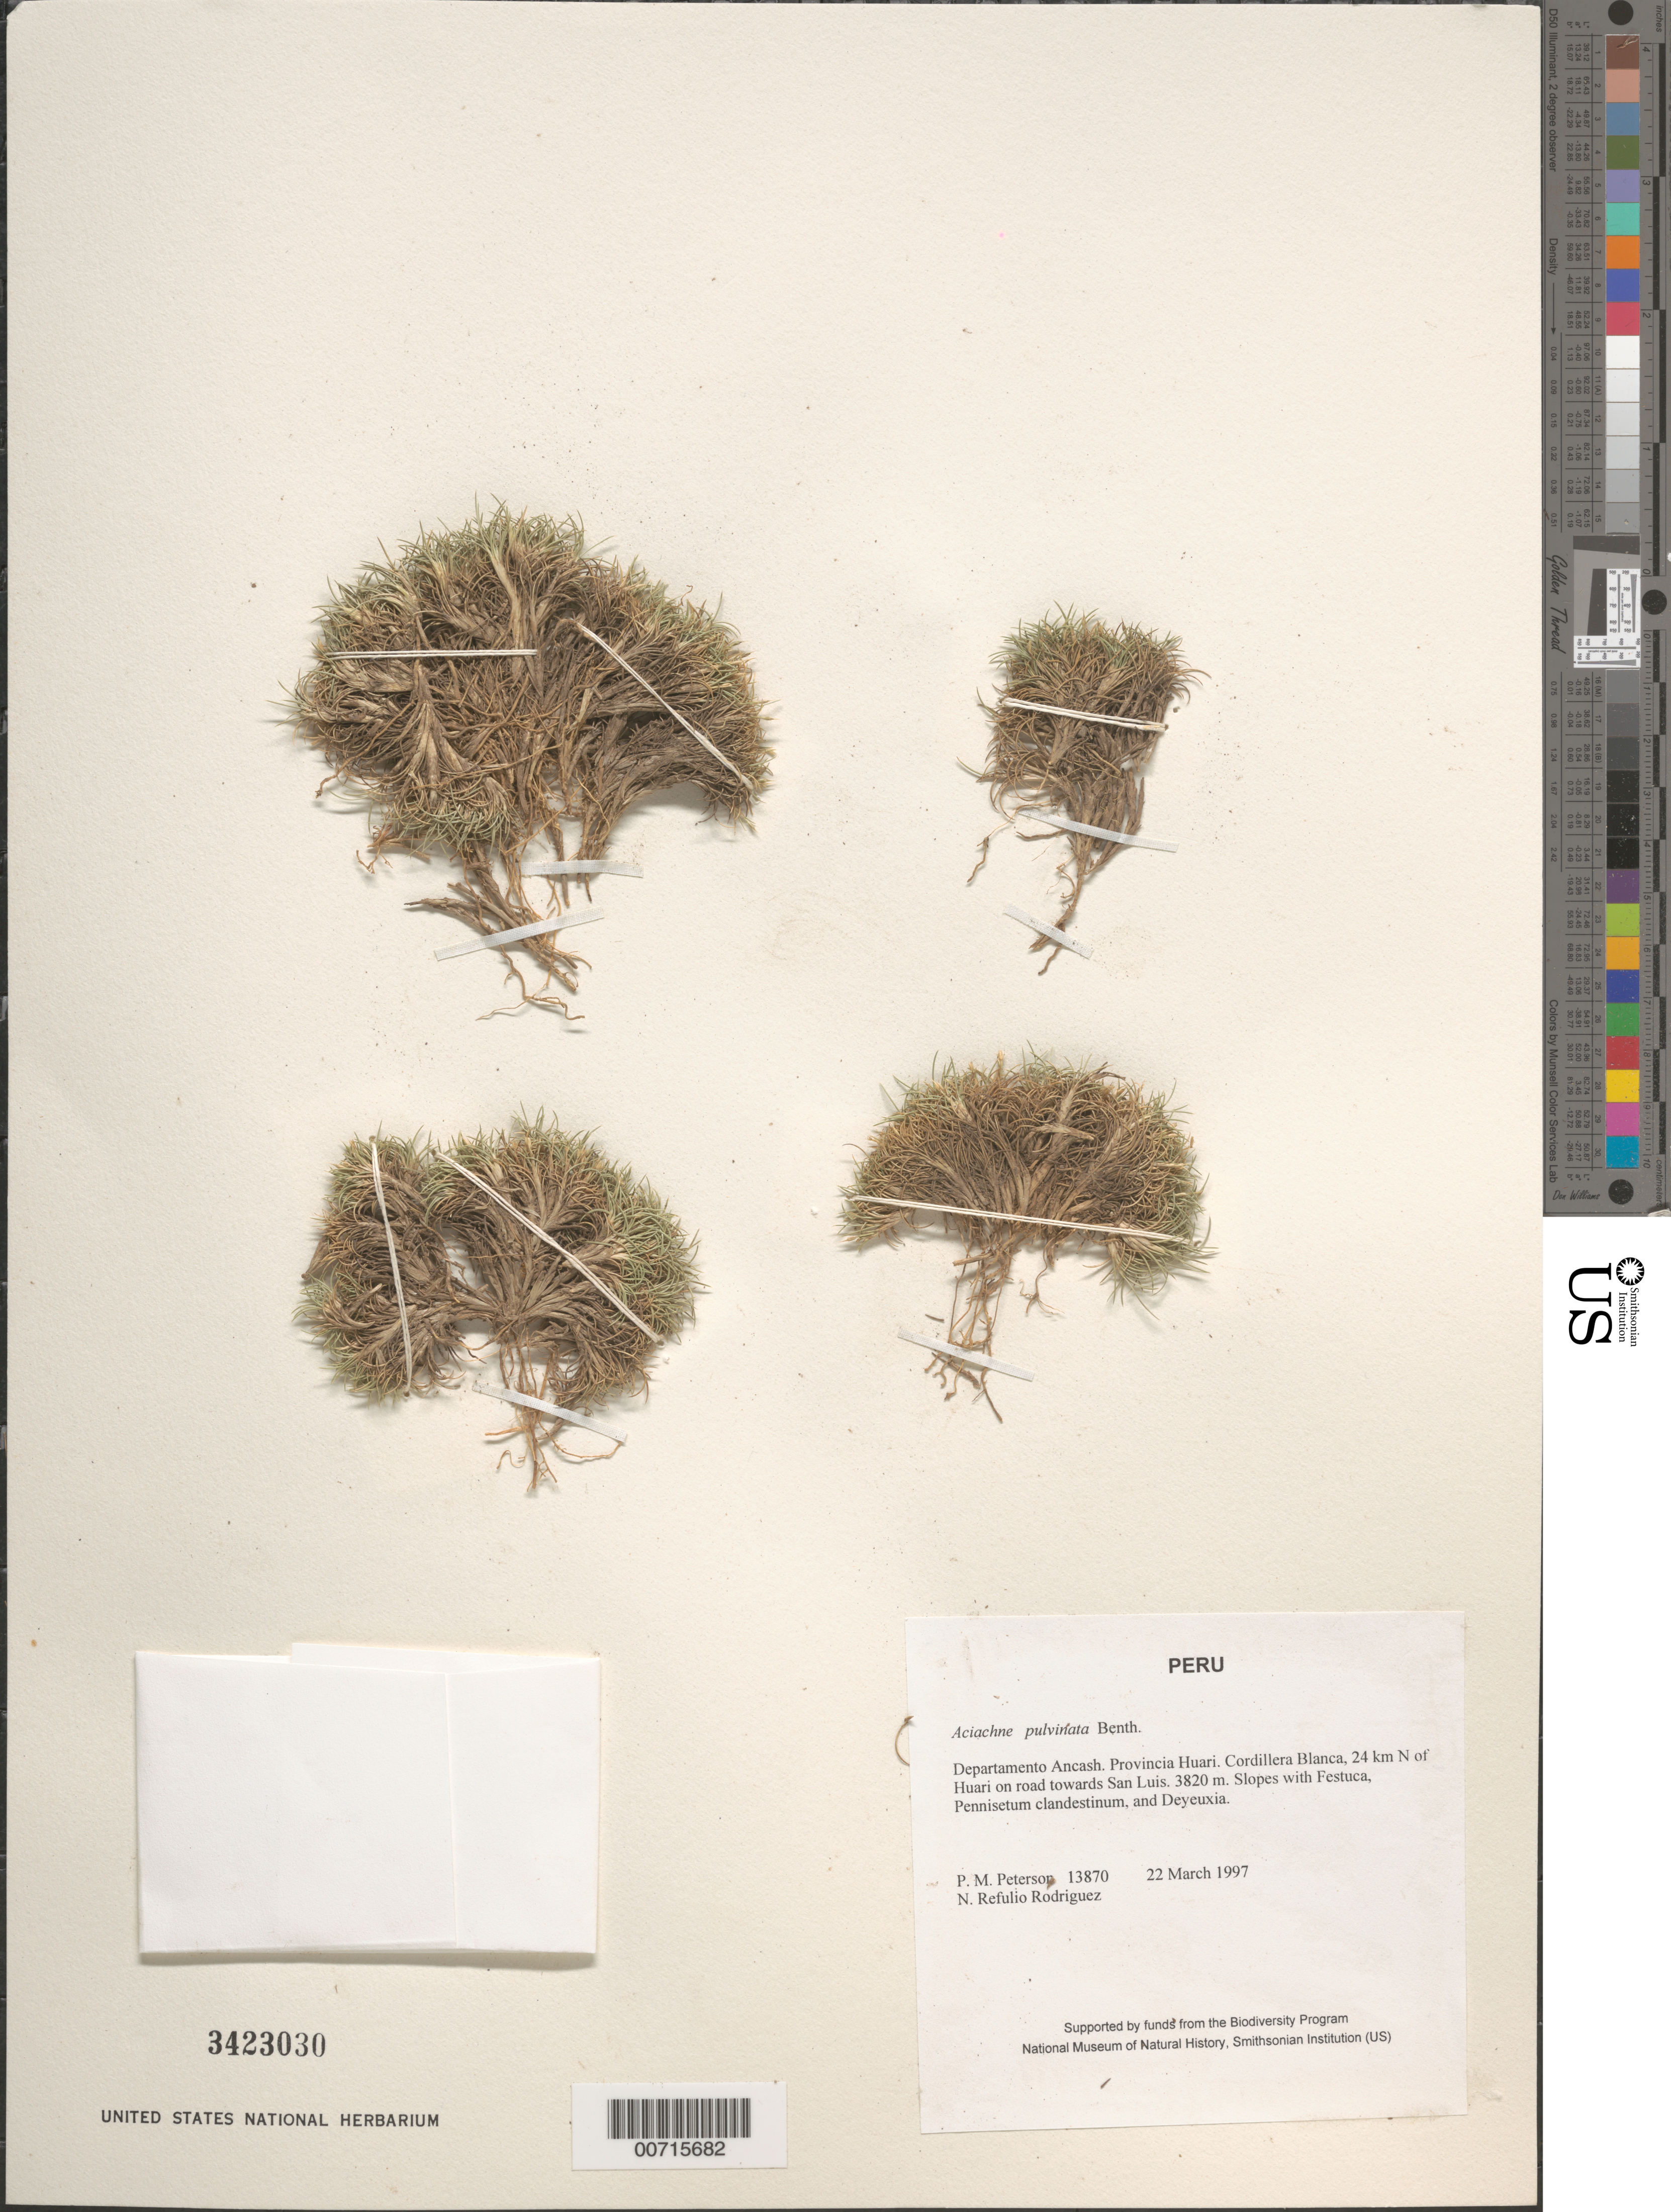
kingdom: Plantae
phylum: Tracheophyta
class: Liliopsida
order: Poales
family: Poaceae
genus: Aciachne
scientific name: Aciachne pulvinata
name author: Benth.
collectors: P. M. Peterson & N. Refulio-Rodríguez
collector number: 13870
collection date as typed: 22 Mar 1997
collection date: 1997-03-22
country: Peru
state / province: Ancash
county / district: Huari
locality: Cordillera Blanca, 24 km N of Huari on road towards San Luis.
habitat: Slopes with Festuca, Pennisetum clandestinum, and Deyeuxia.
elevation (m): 3820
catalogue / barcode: US 3423030